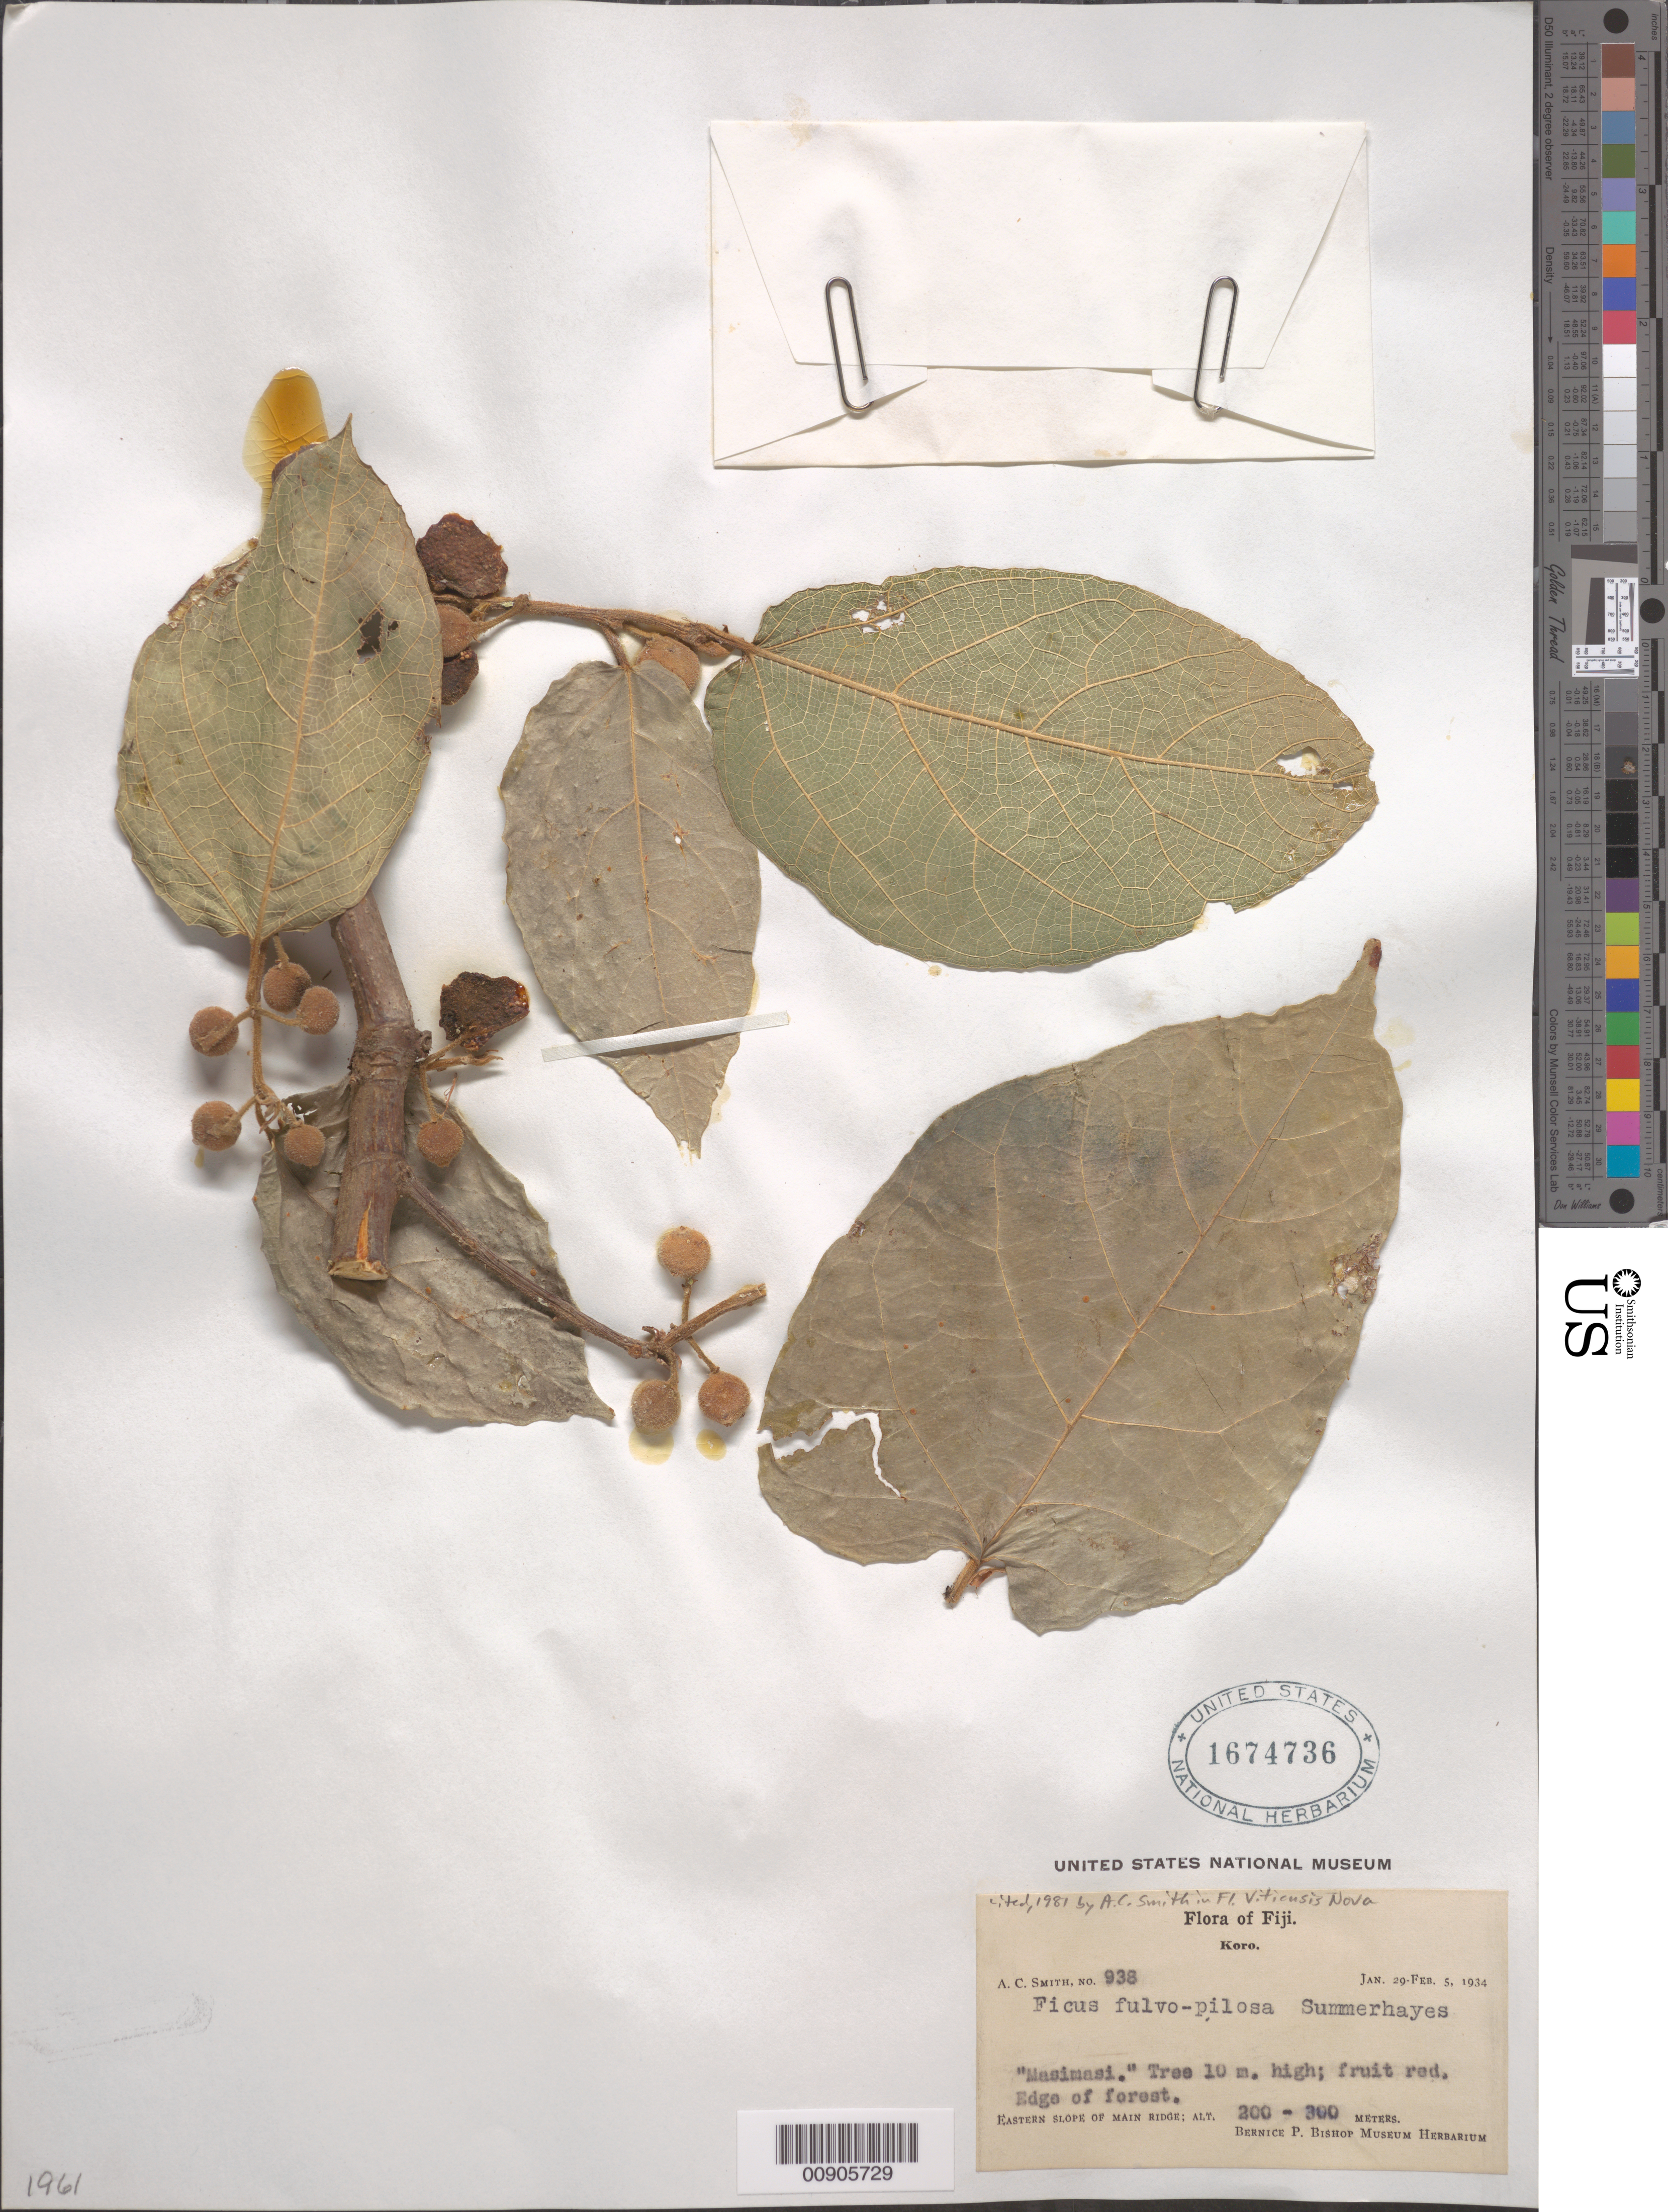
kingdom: Plantae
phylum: Tracheophyta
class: Magnoliopsida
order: Rosales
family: Moraceae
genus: Ficus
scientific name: Ficus fulvopilosa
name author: Summerh.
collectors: C. A. Smith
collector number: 938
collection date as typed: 29 Jan 1934 to 05 Feb 1934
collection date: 1934-01-29/1934-02-05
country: Fiji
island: Koro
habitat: edge of forest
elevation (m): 200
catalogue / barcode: US 1674736